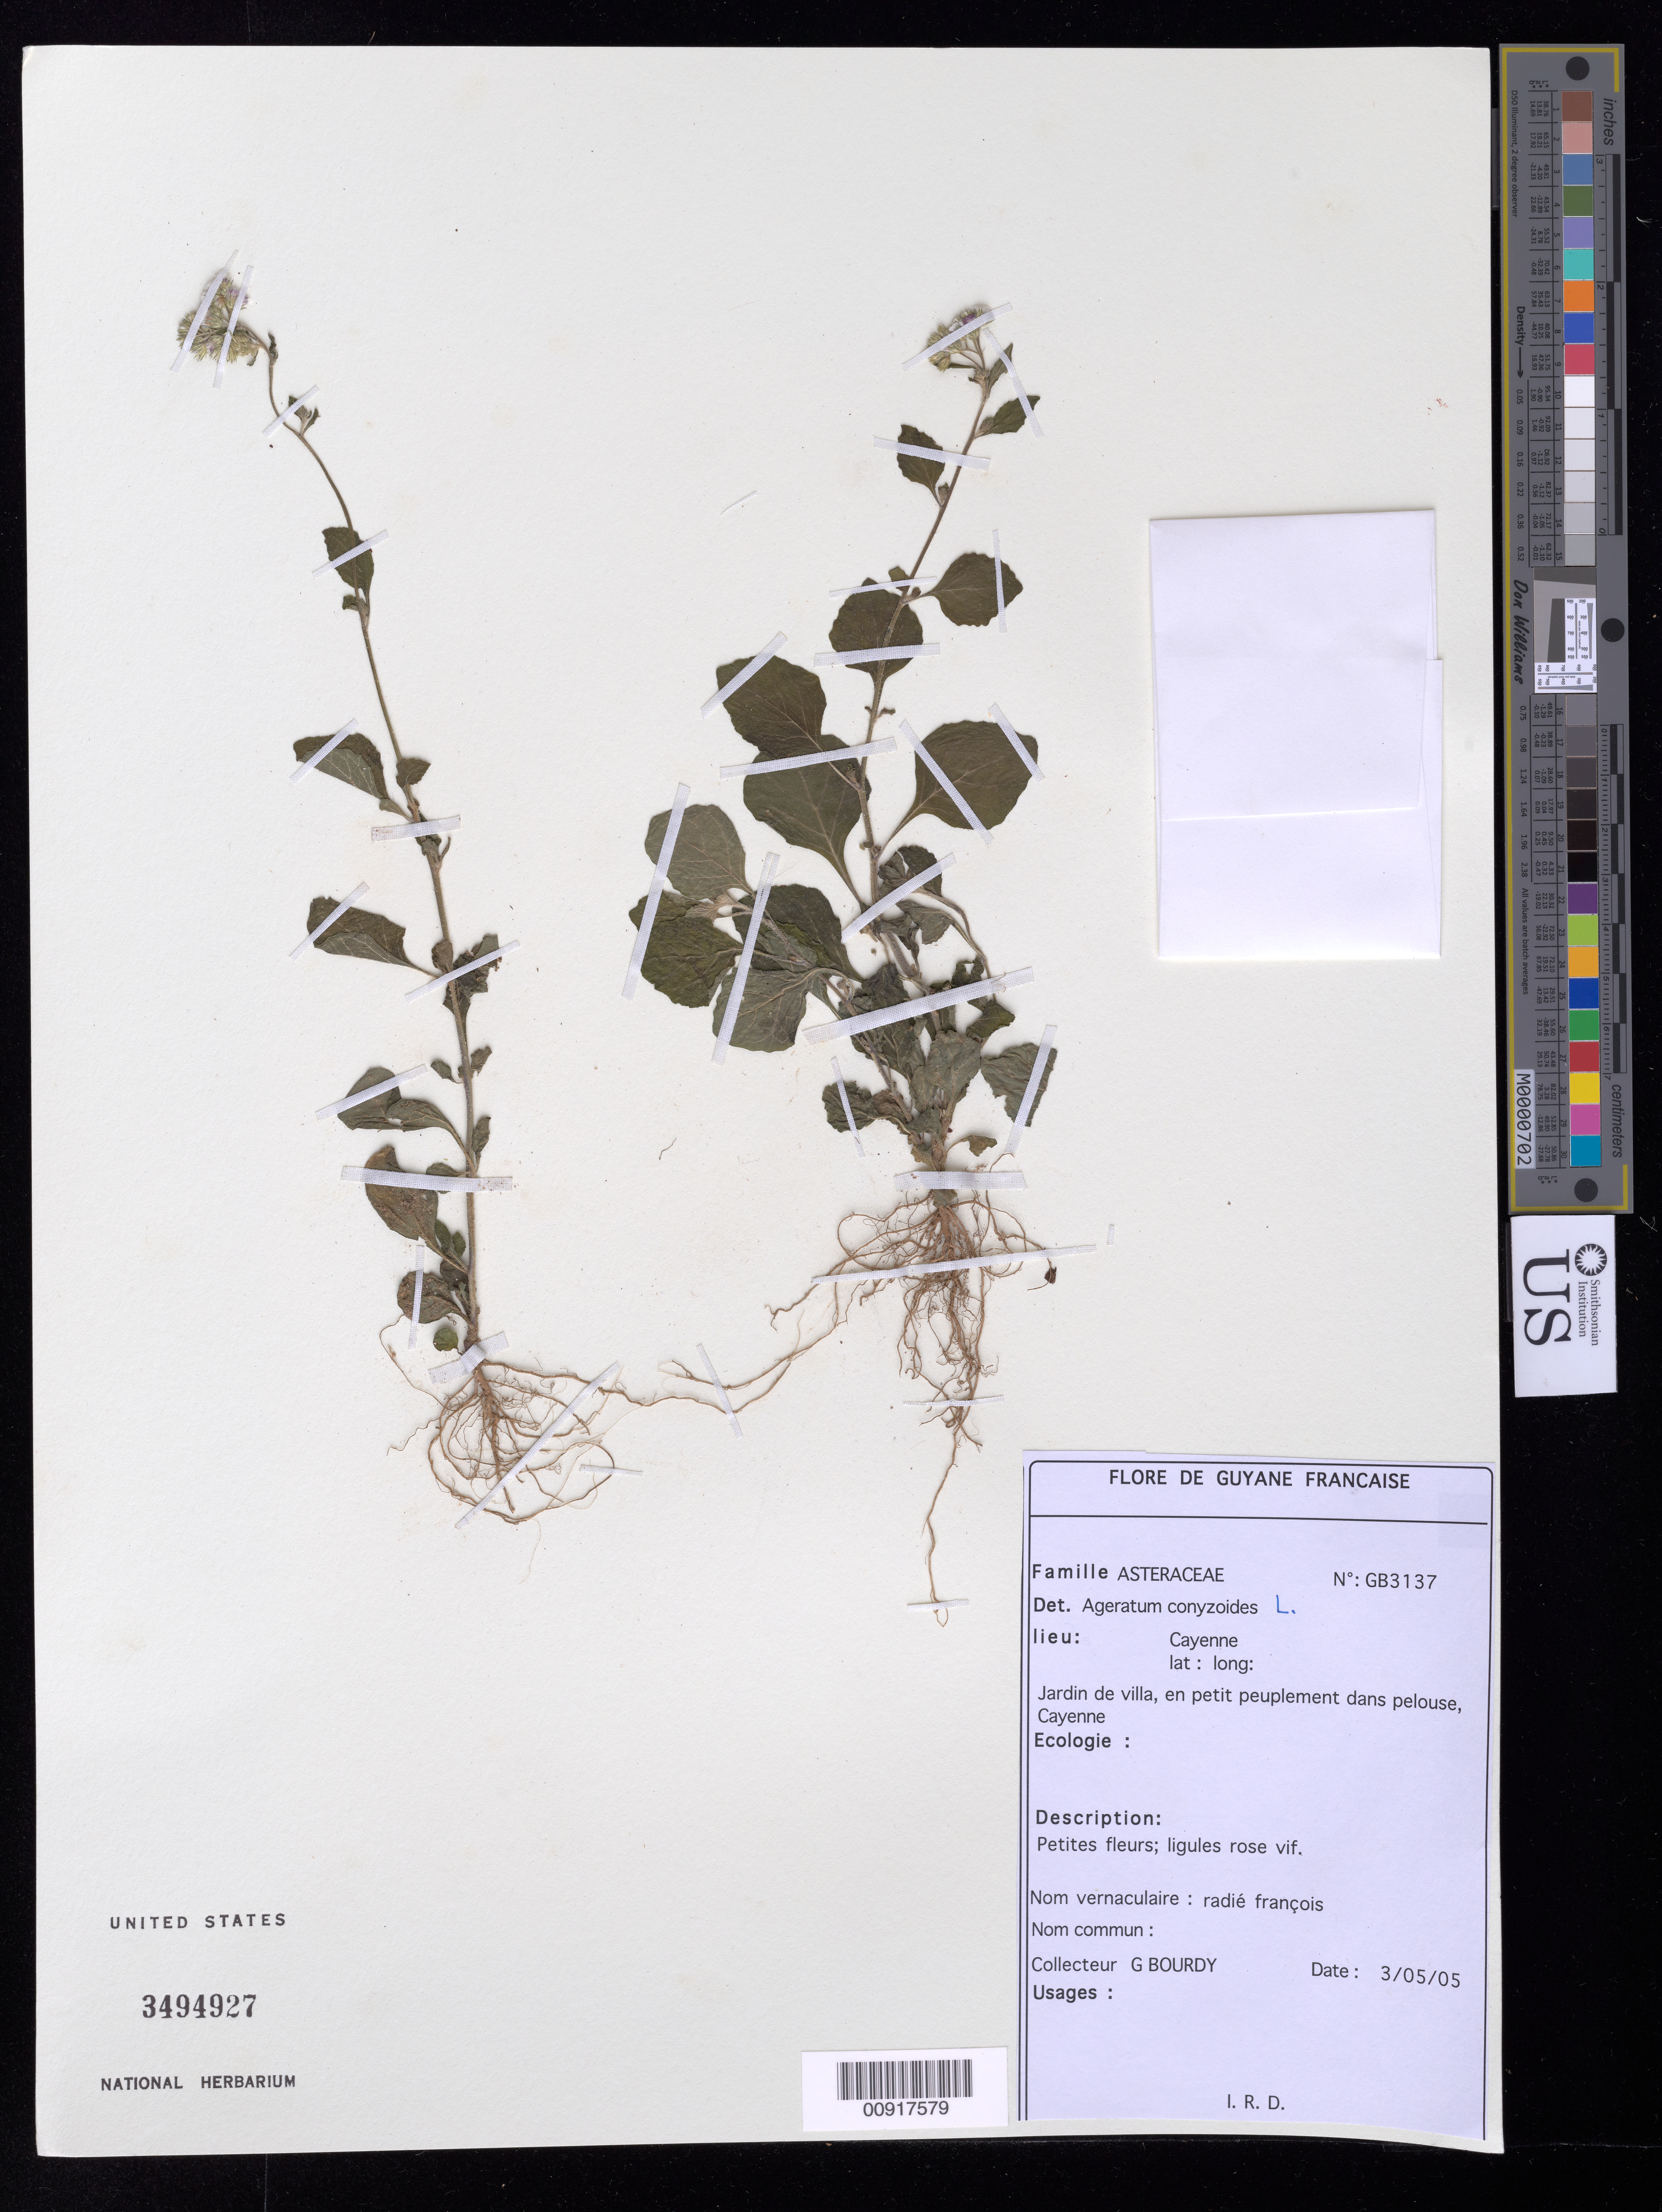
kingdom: Plantae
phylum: Tracheophyta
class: Magnoliopsida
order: Asterales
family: Asteraceae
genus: Ageratum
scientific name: Ageratum conyzoides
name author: L.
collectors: G. Bourdy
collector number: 3137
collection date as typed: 3-May-05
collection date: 2005-05-03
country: French Guiana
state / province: Cayenne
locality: Cayenne, jardin de villa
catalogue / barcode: US 3494927